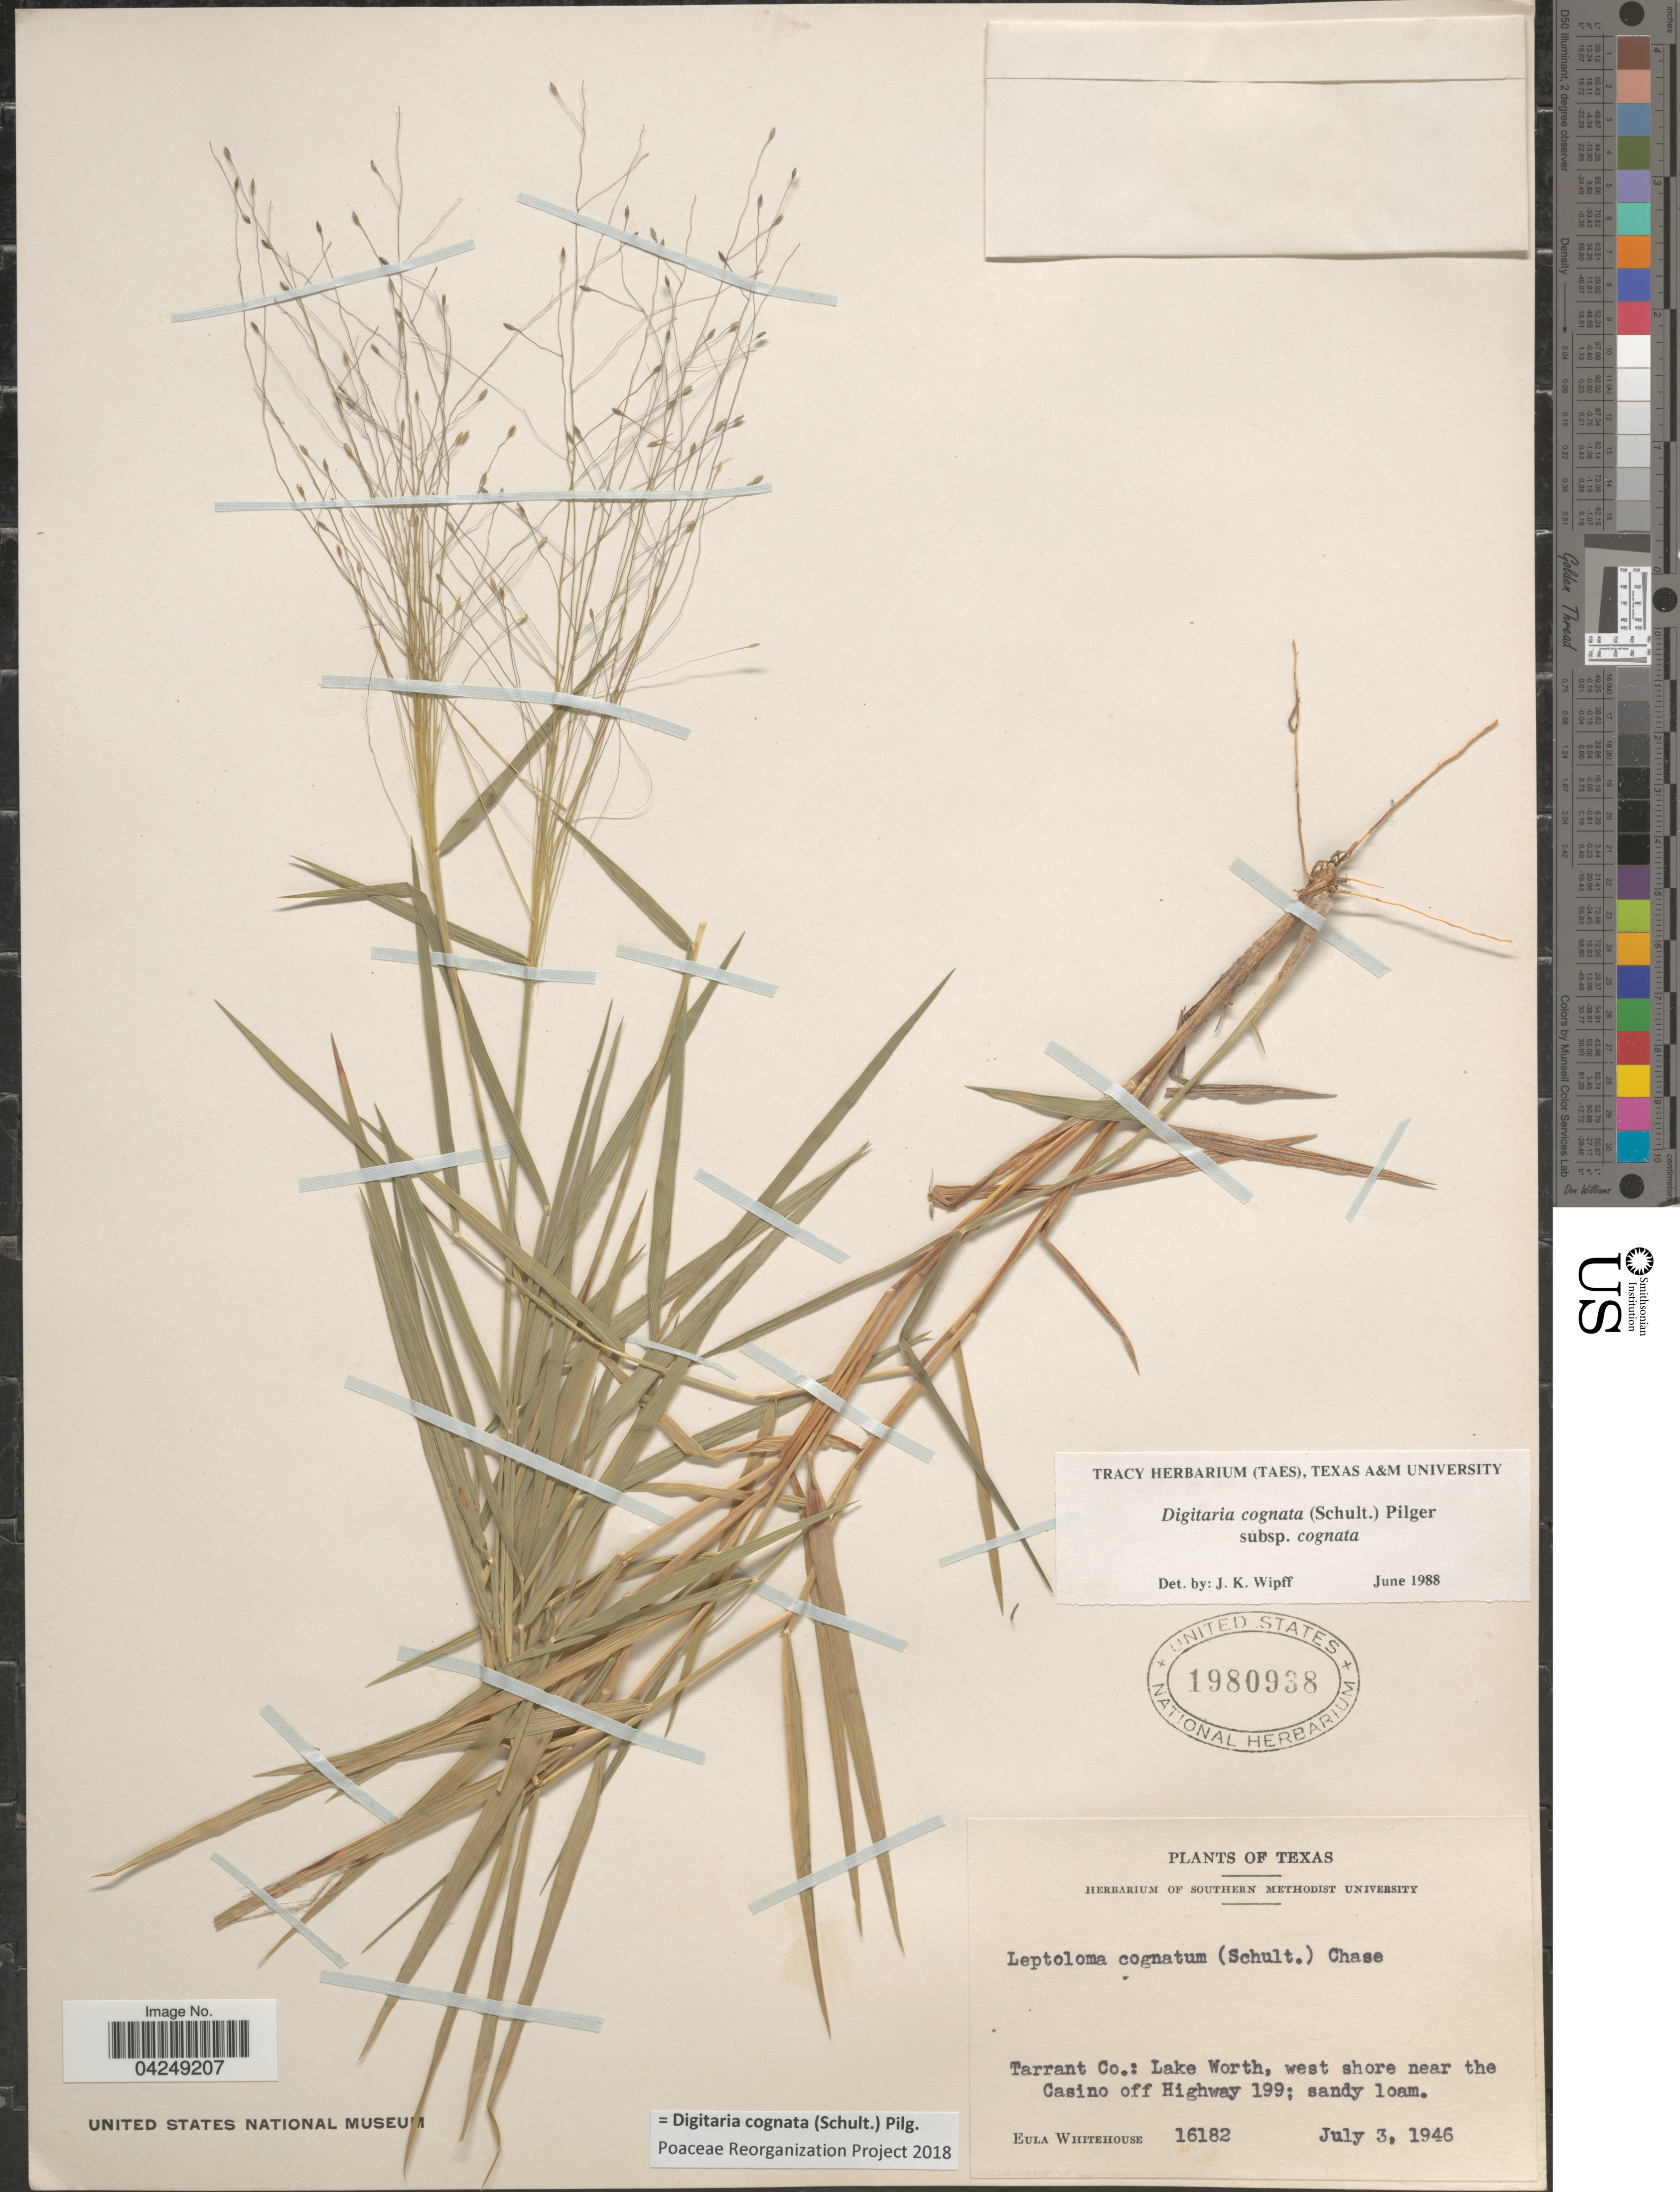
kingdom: Plantae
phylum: Tracheophyta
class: Liliopsida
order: Poales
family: Poaceae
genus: Digitaria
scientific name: Digitaria cognata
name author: (Scult.) Pilg.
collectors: E. Whitehouse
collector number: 16182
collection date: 1946-07-03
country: United States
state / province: Texas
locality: Tarrant Co.: Lake Worth, west shore near the Casino off Highway 199; sandy loam.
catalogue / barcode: US 1980938